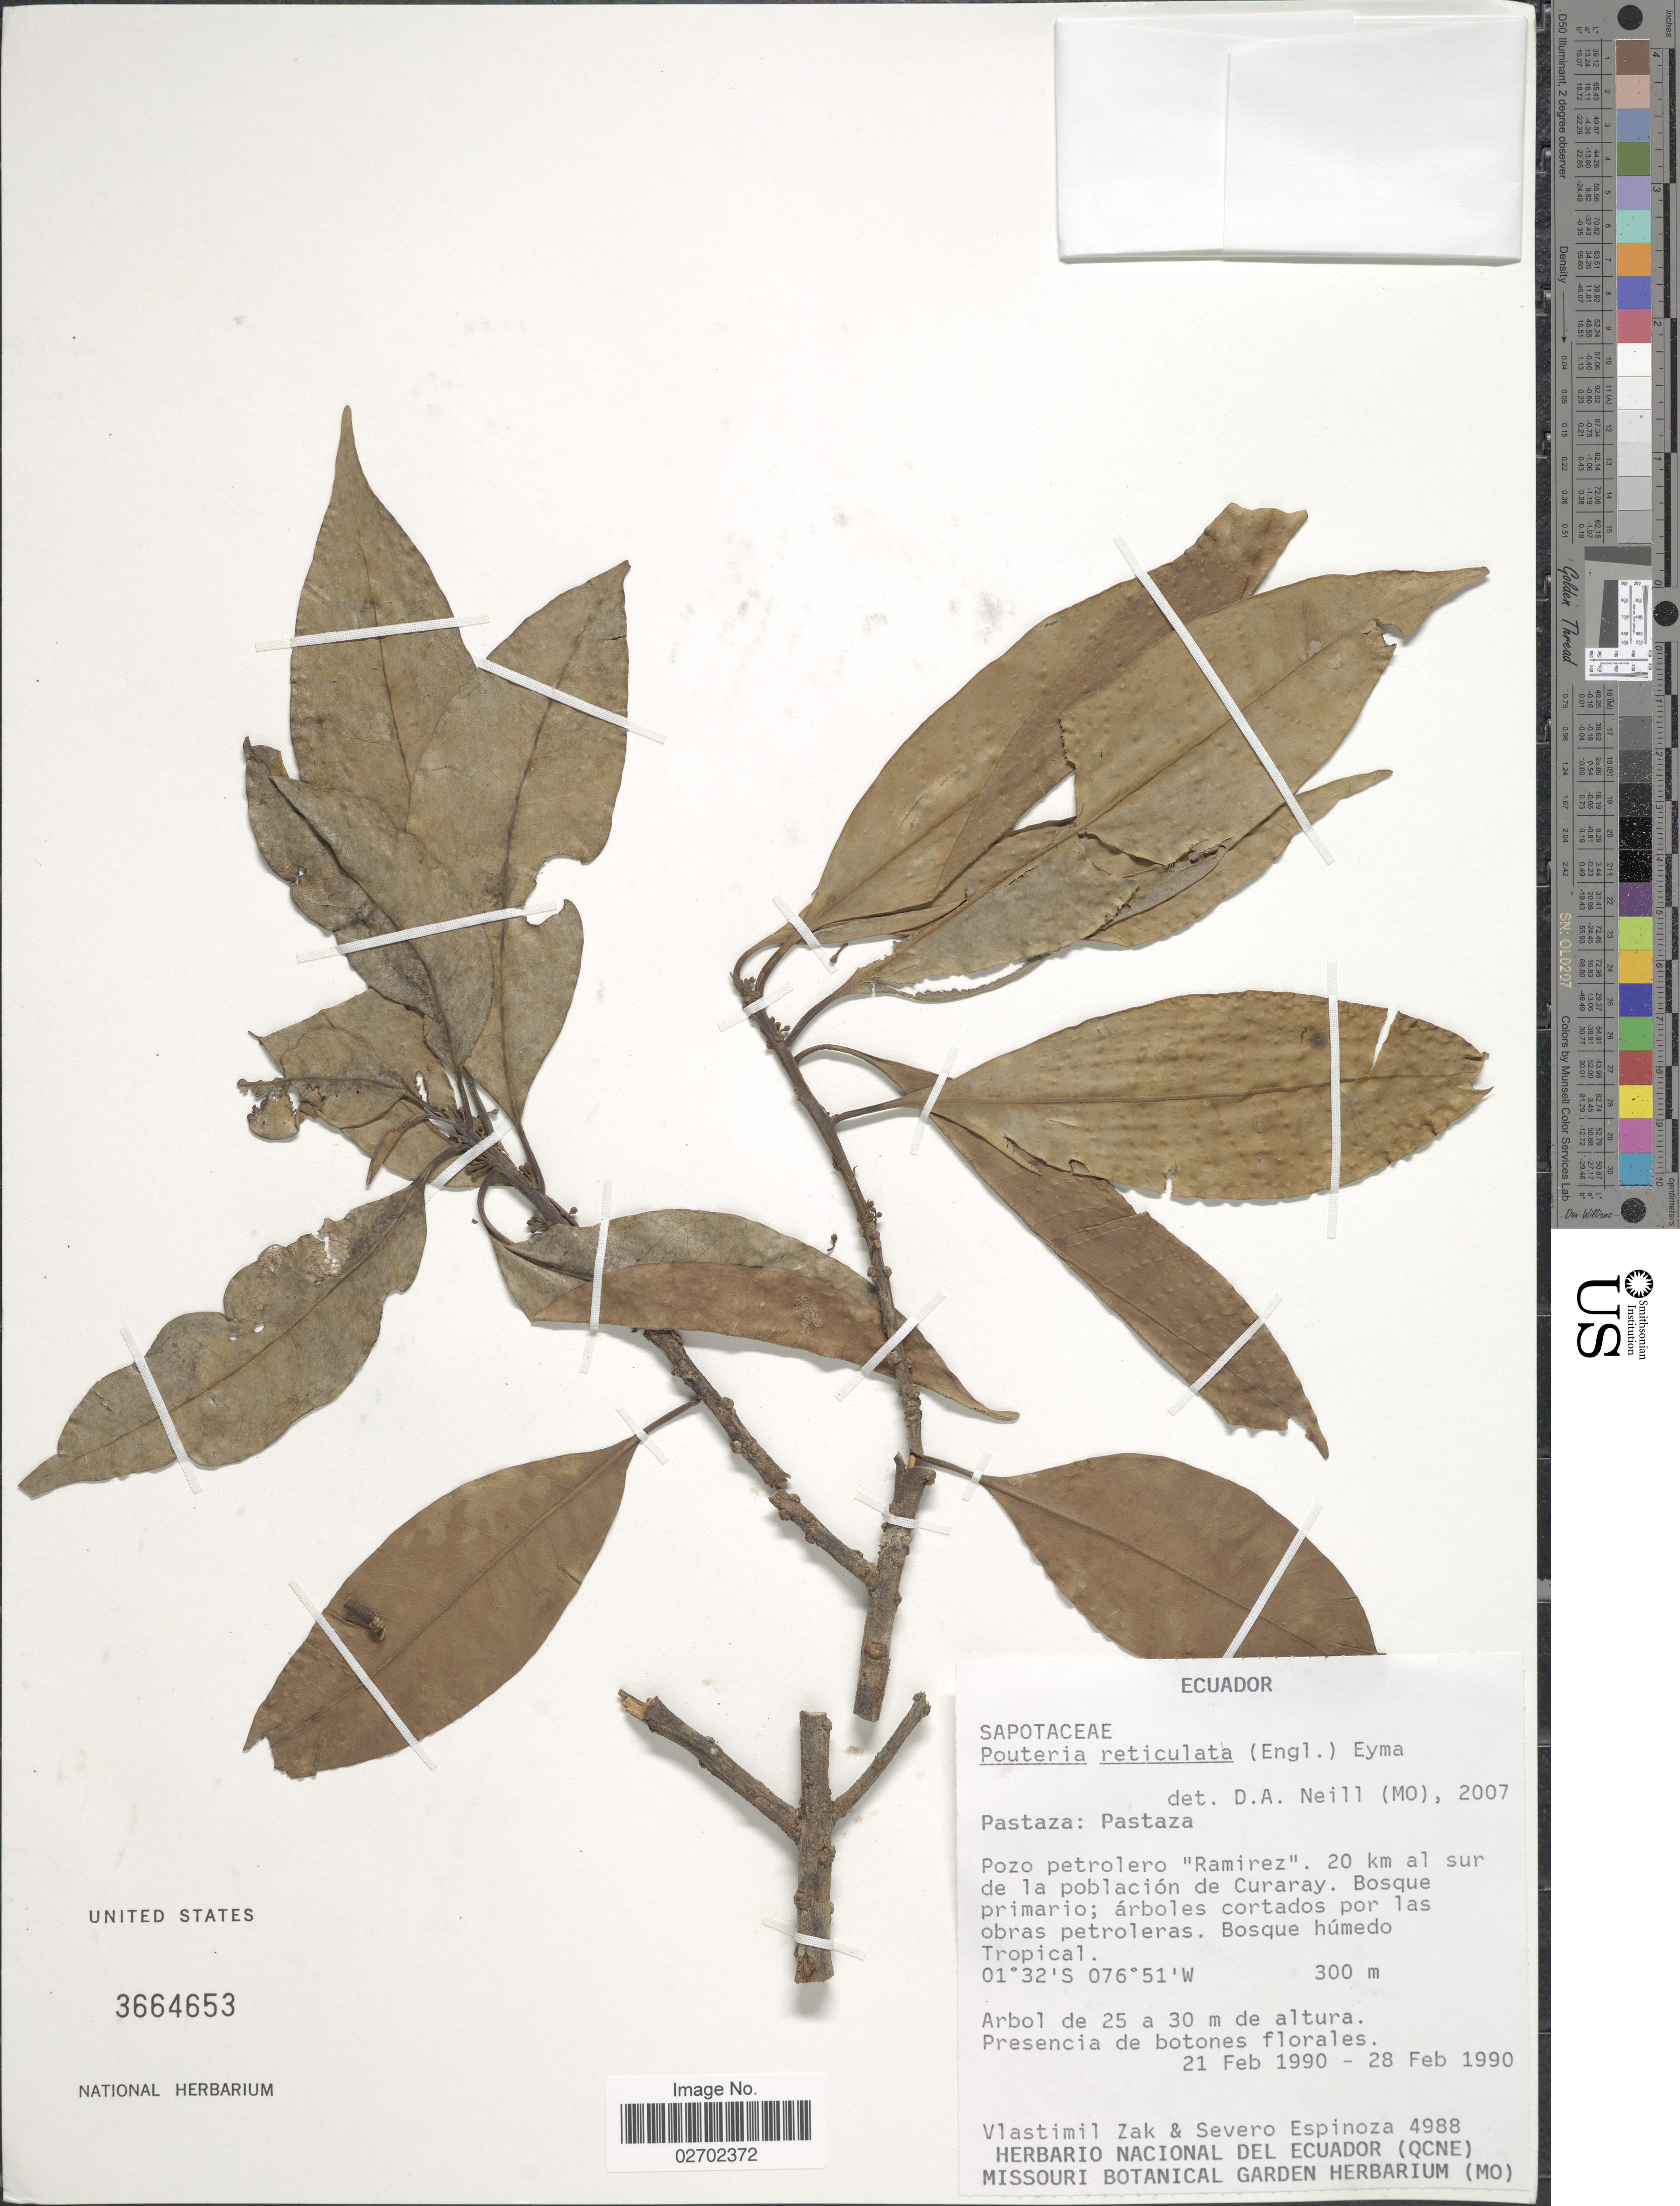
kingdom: Plantae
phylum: Tracheophyta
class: Magnoliopsida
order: Ericales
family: Sapotaceae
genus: Pouteria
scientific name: Pouteria reticulata subsp. reticulata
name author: (Engl.) Eyma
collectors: V. Zak & S. Espinoza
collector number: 4988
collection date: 1990-02-21/1990-02-28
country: Ecuador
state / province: Pastaza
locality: Pastaza. Pozo petrolero "Ramirez". 20 km al sur de la poblacion de Curraray.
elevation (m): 300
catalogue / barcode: US 3664653